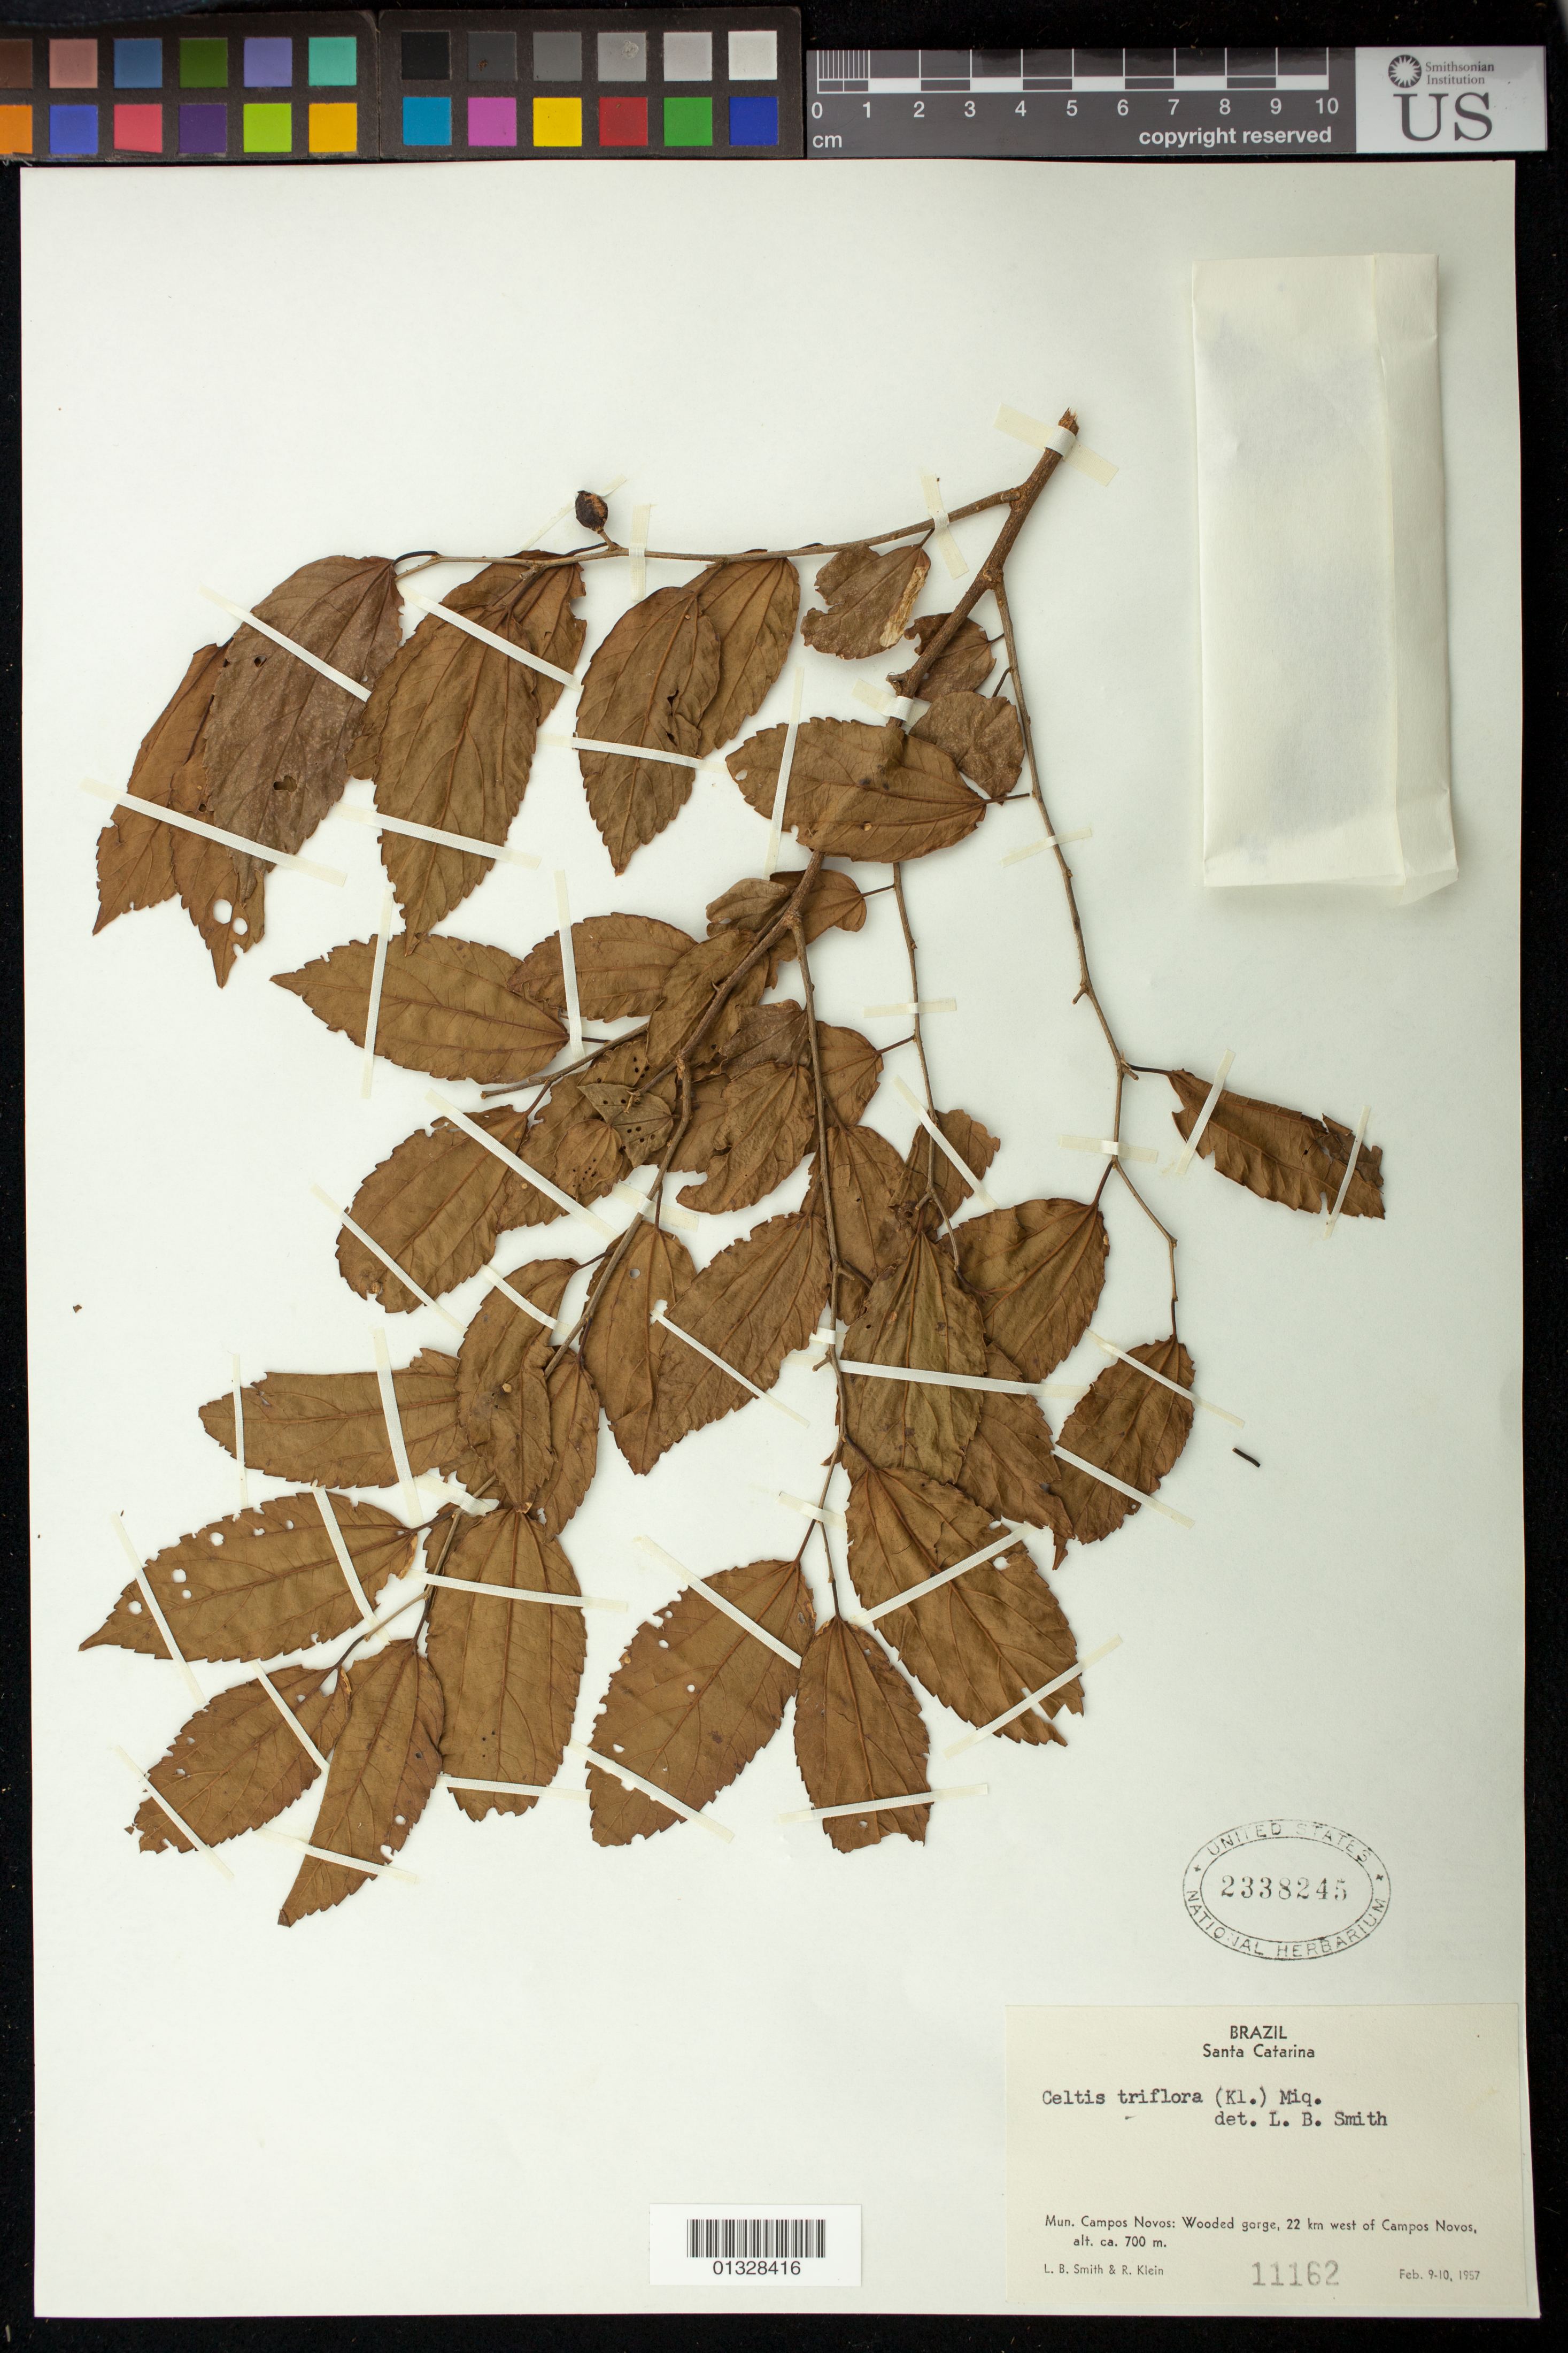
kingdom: Plantae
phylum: Tracheophyta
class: Magnoliopsida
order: Rosales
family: Cannabaceae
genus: Celtis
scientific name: Celtis triflora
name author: (Klotzsch) Ruiz ex Miq.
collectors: L. Smith & R. M. Klein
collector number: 11162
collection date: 1957-02-09/1957-02-10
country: Brazil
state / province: Santa Catarina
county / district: Campos Novos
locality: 22km west of Campos Novos.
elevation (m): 700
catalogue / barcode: US 2338245